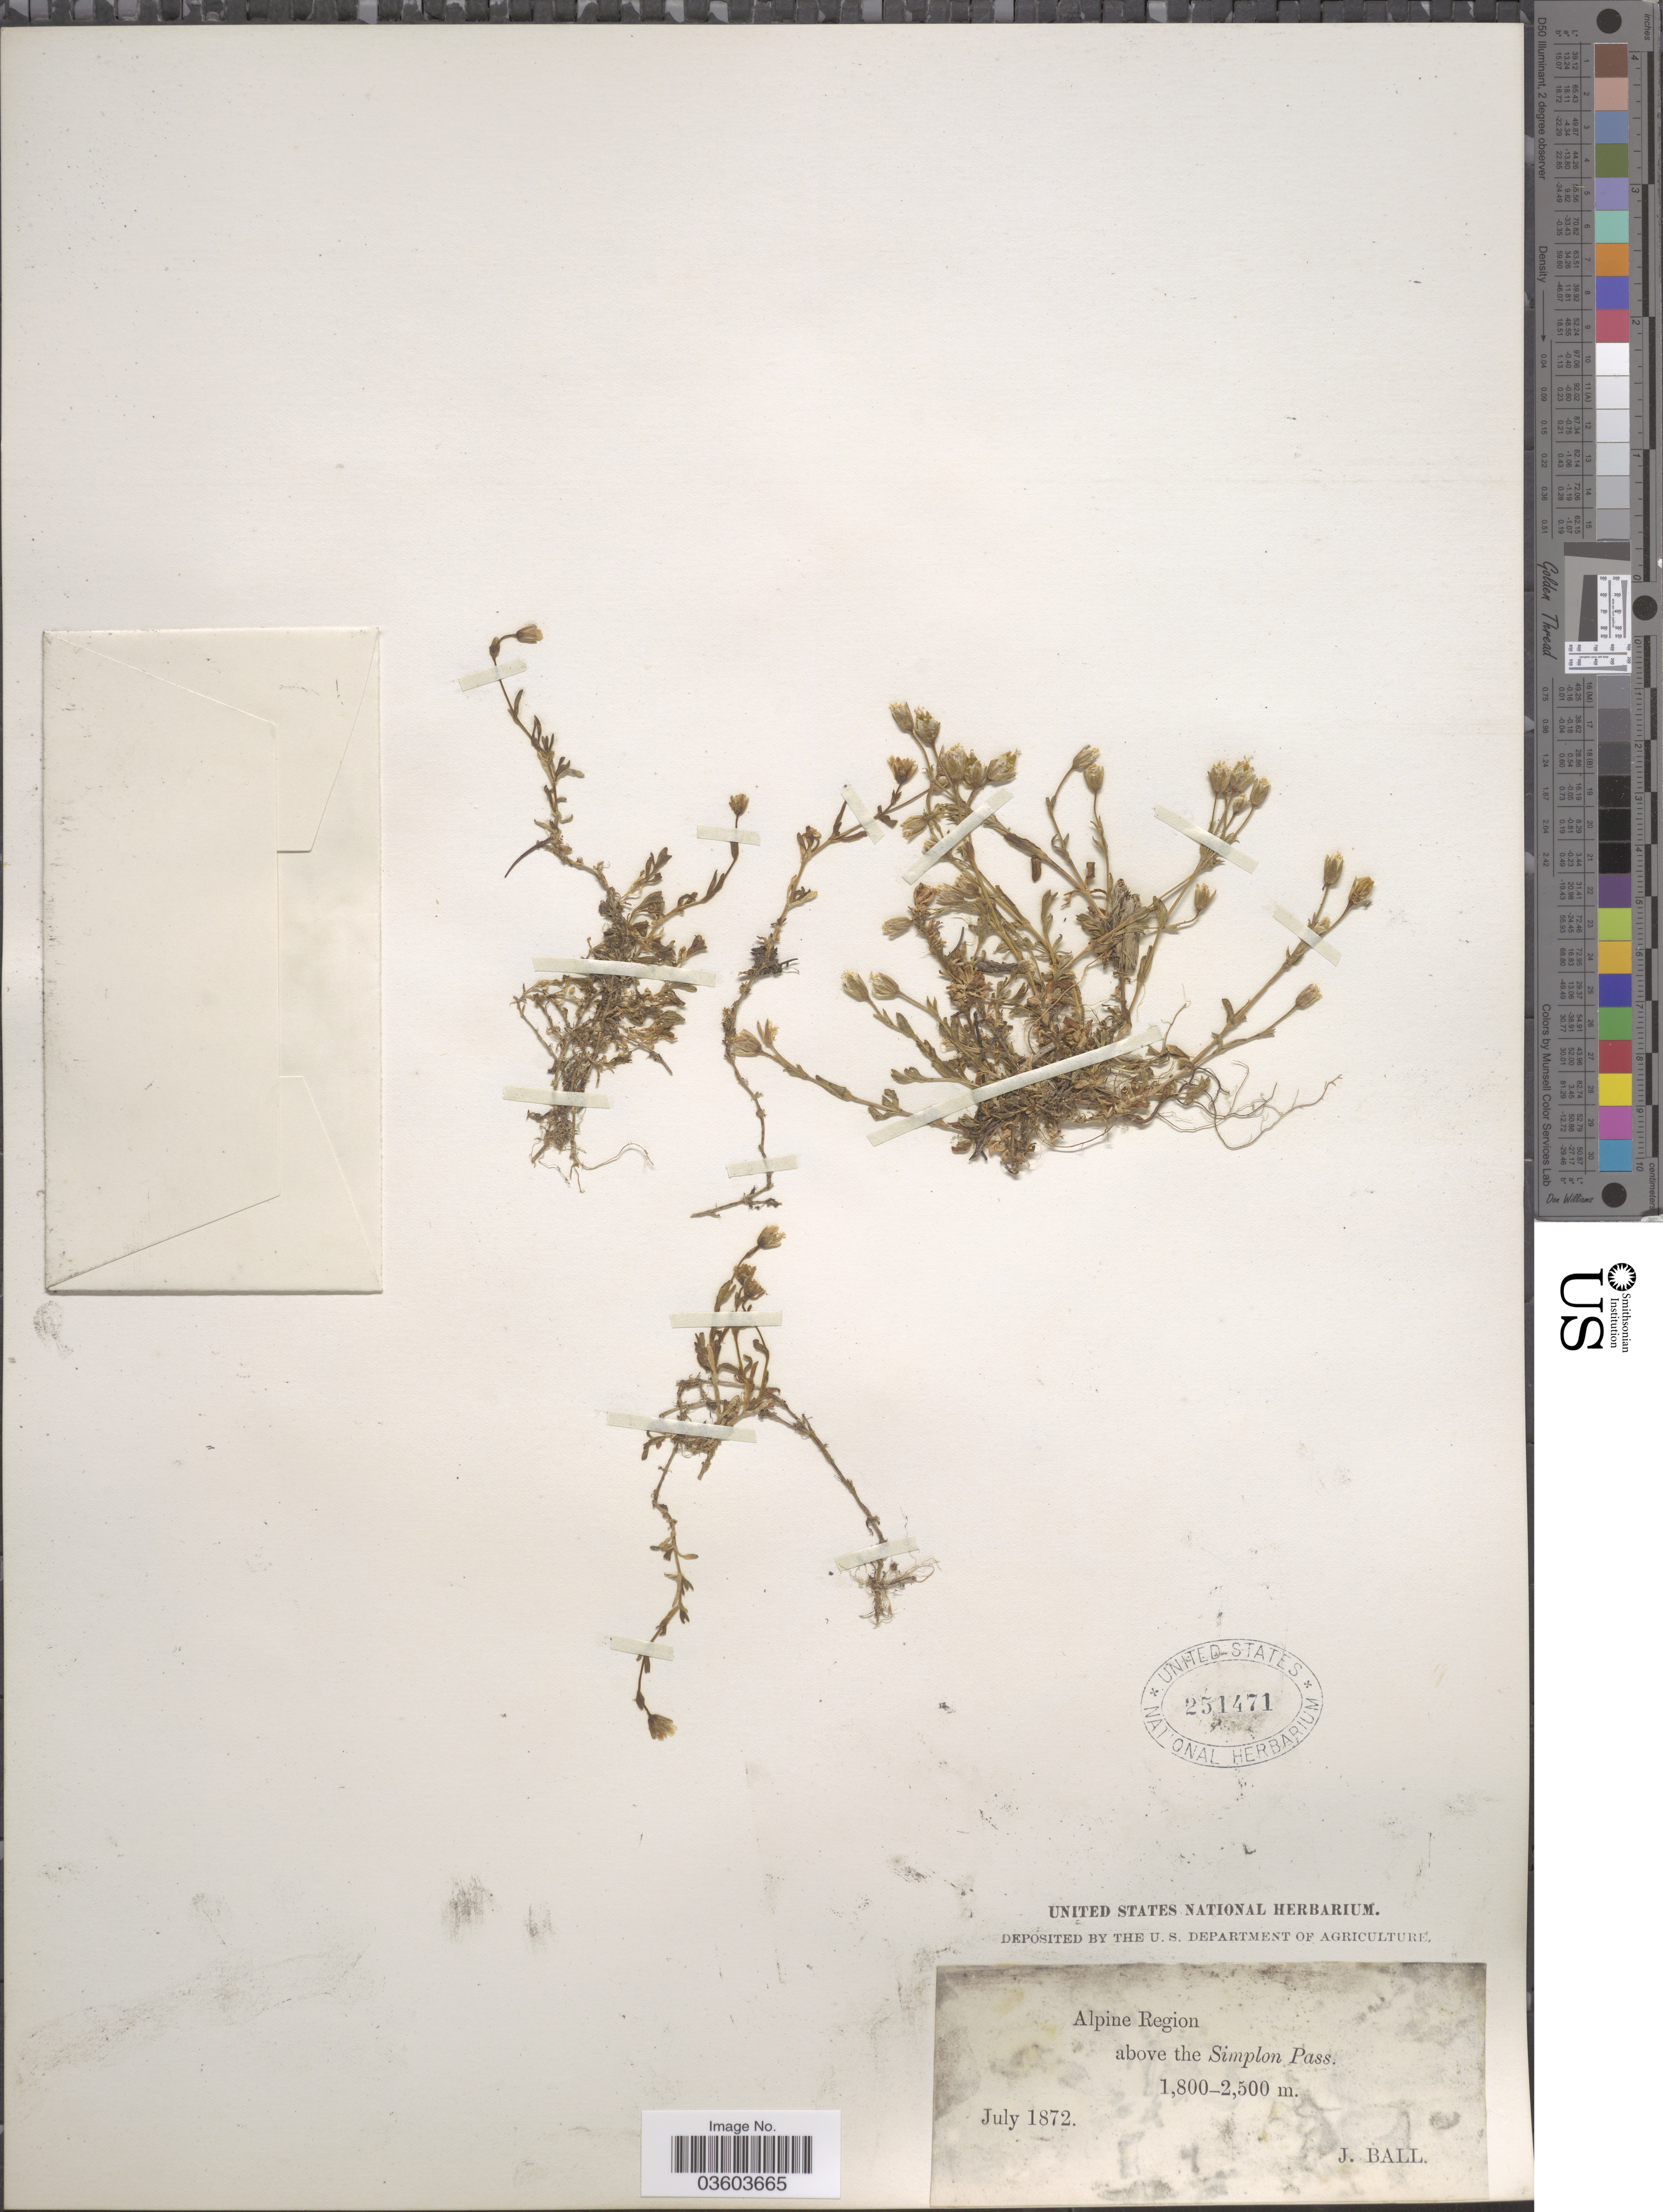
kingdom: Plantae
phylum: Tracheophyta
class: Magnoliopsida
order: Caryophyllales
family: Caryophyllaceae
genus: Cerastium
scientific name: Cerastium sp.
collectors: J. Ball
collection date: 1872-07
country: Switzerland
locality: Alpine Region above the Simplon Pass.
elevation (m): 1800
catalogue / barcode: US 251471